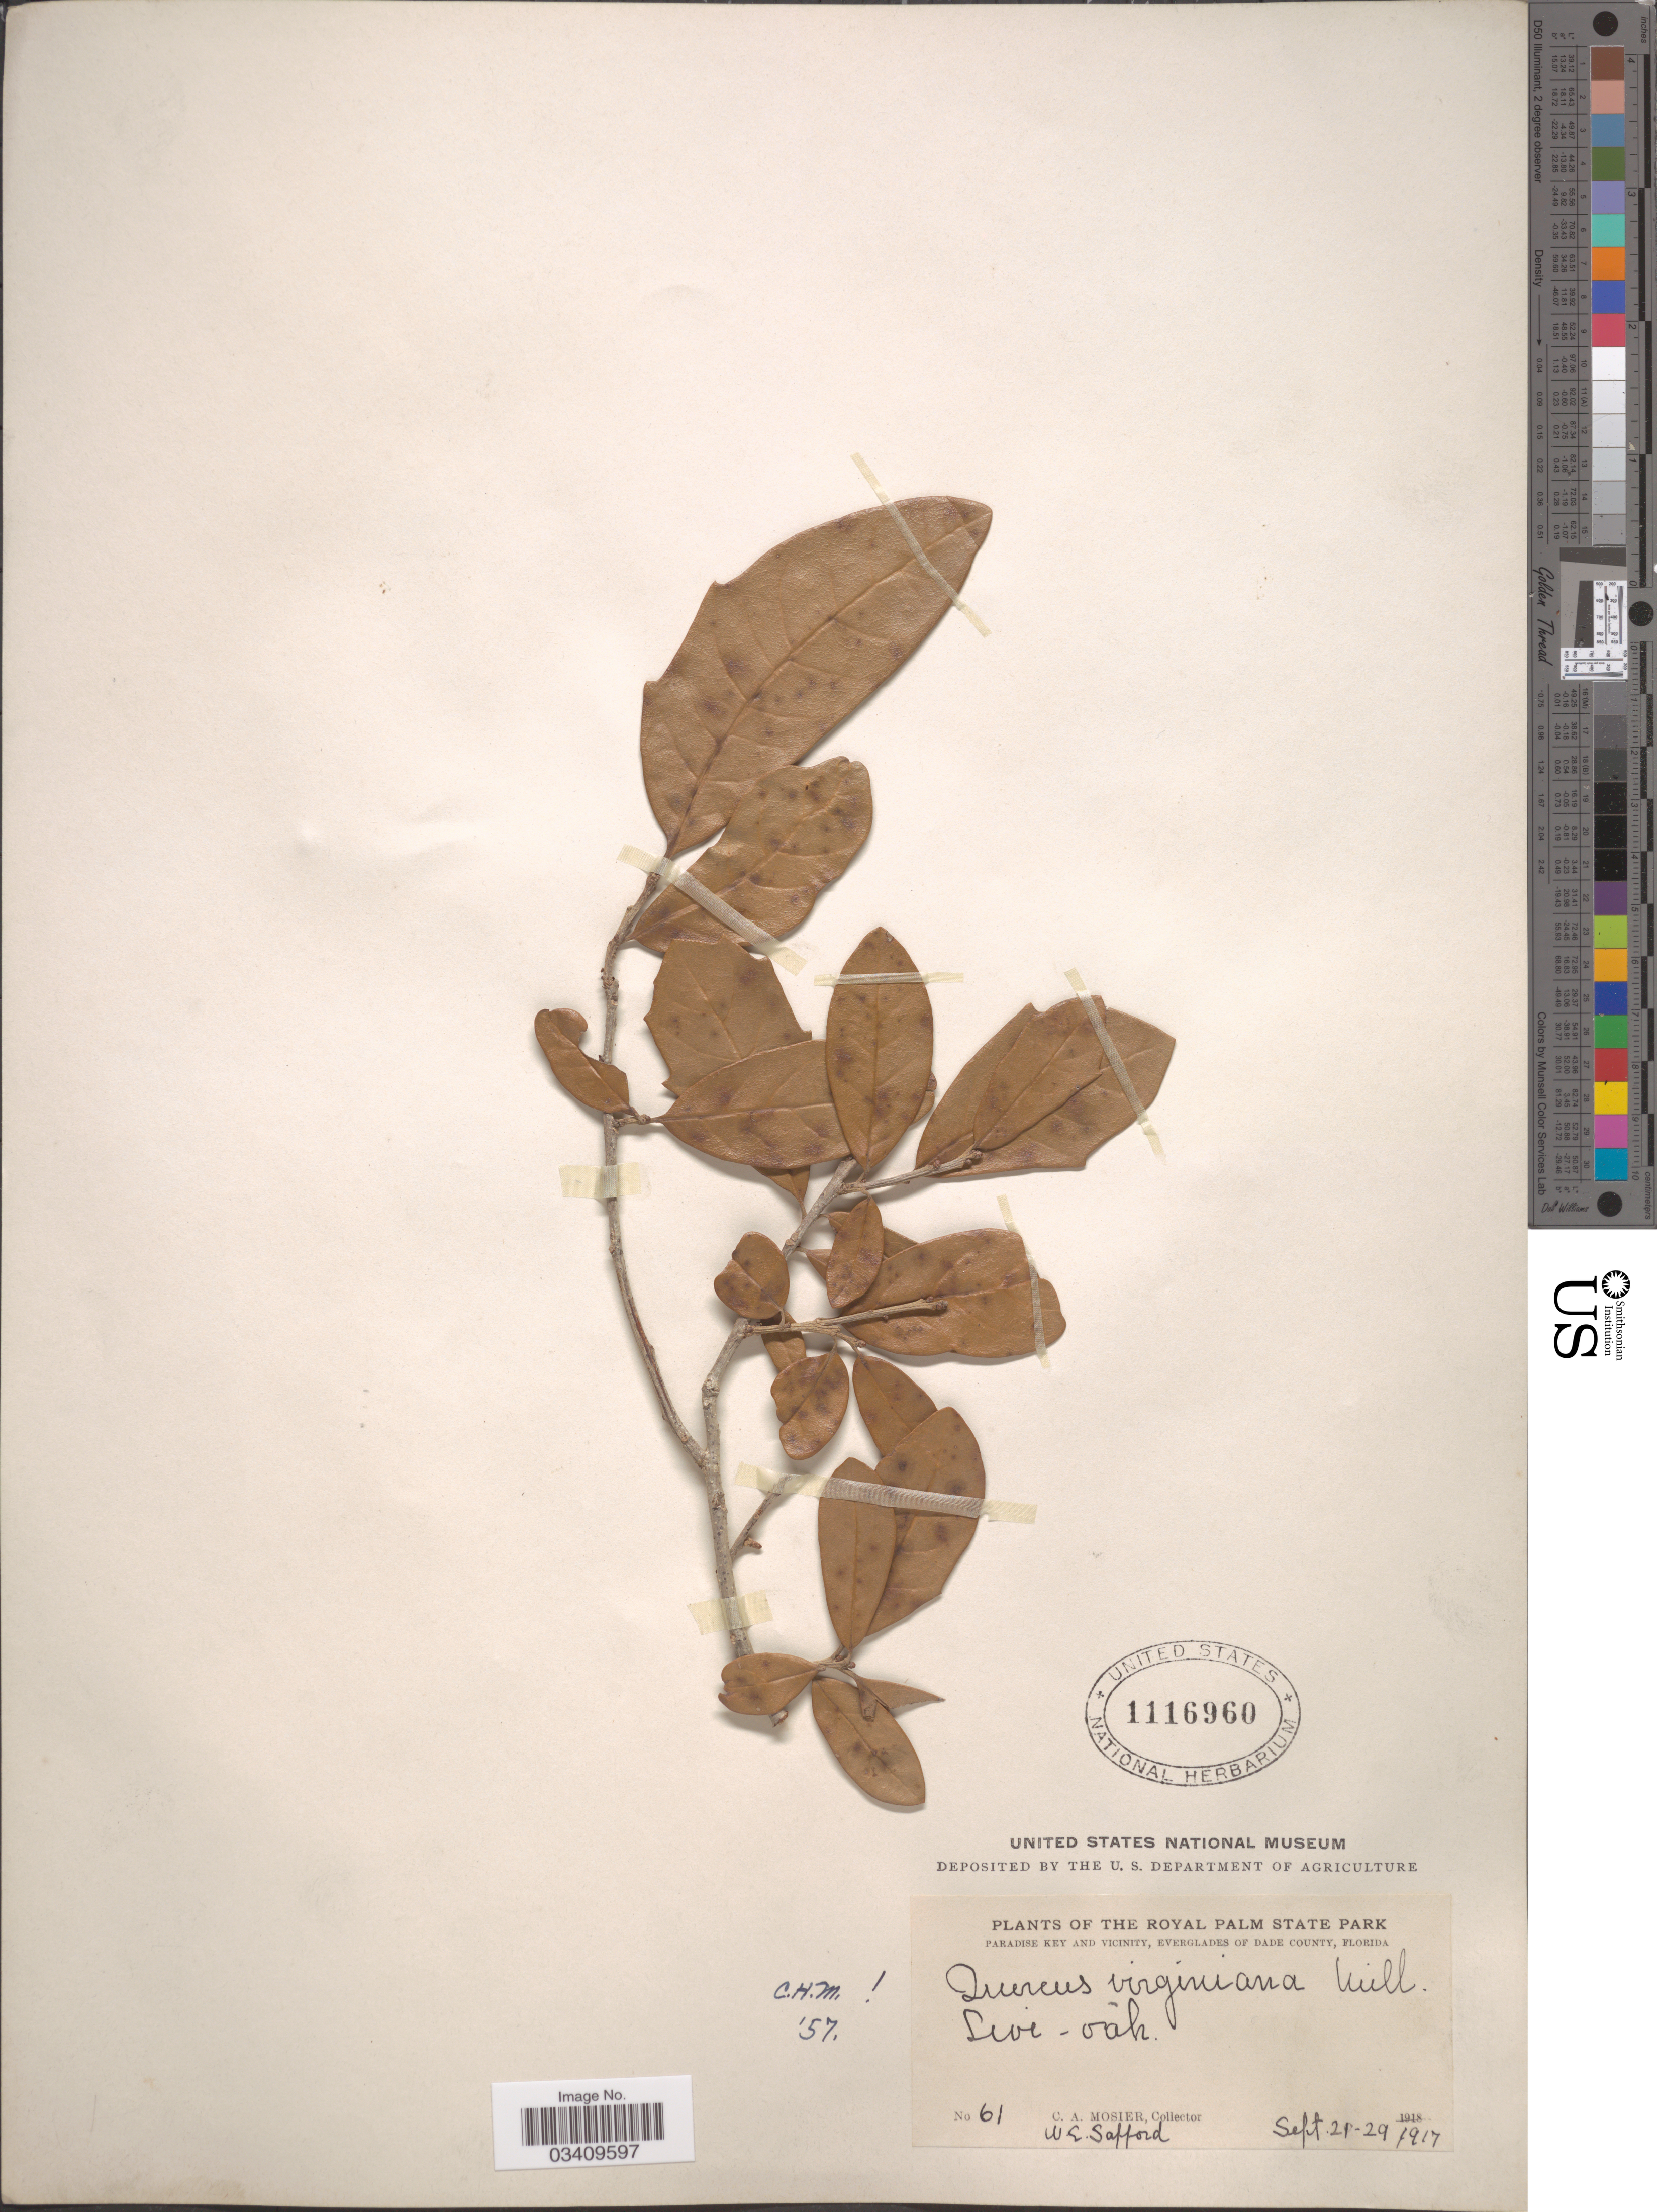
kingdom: Plantae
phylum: Tracheophyta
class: Magnoliopsida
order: Fagales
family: Fagaceae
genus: Quercus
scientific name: Quercus virginiana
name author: Mill.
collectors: C. A. Mosier & W. E. Safford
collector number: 61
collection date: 1917-09-21/1917-09-29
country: United States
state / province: Florida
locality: The Royal Palm State Park. Paradise Key and vicinity, Everglades of Dade County.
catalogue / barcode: US 1116960